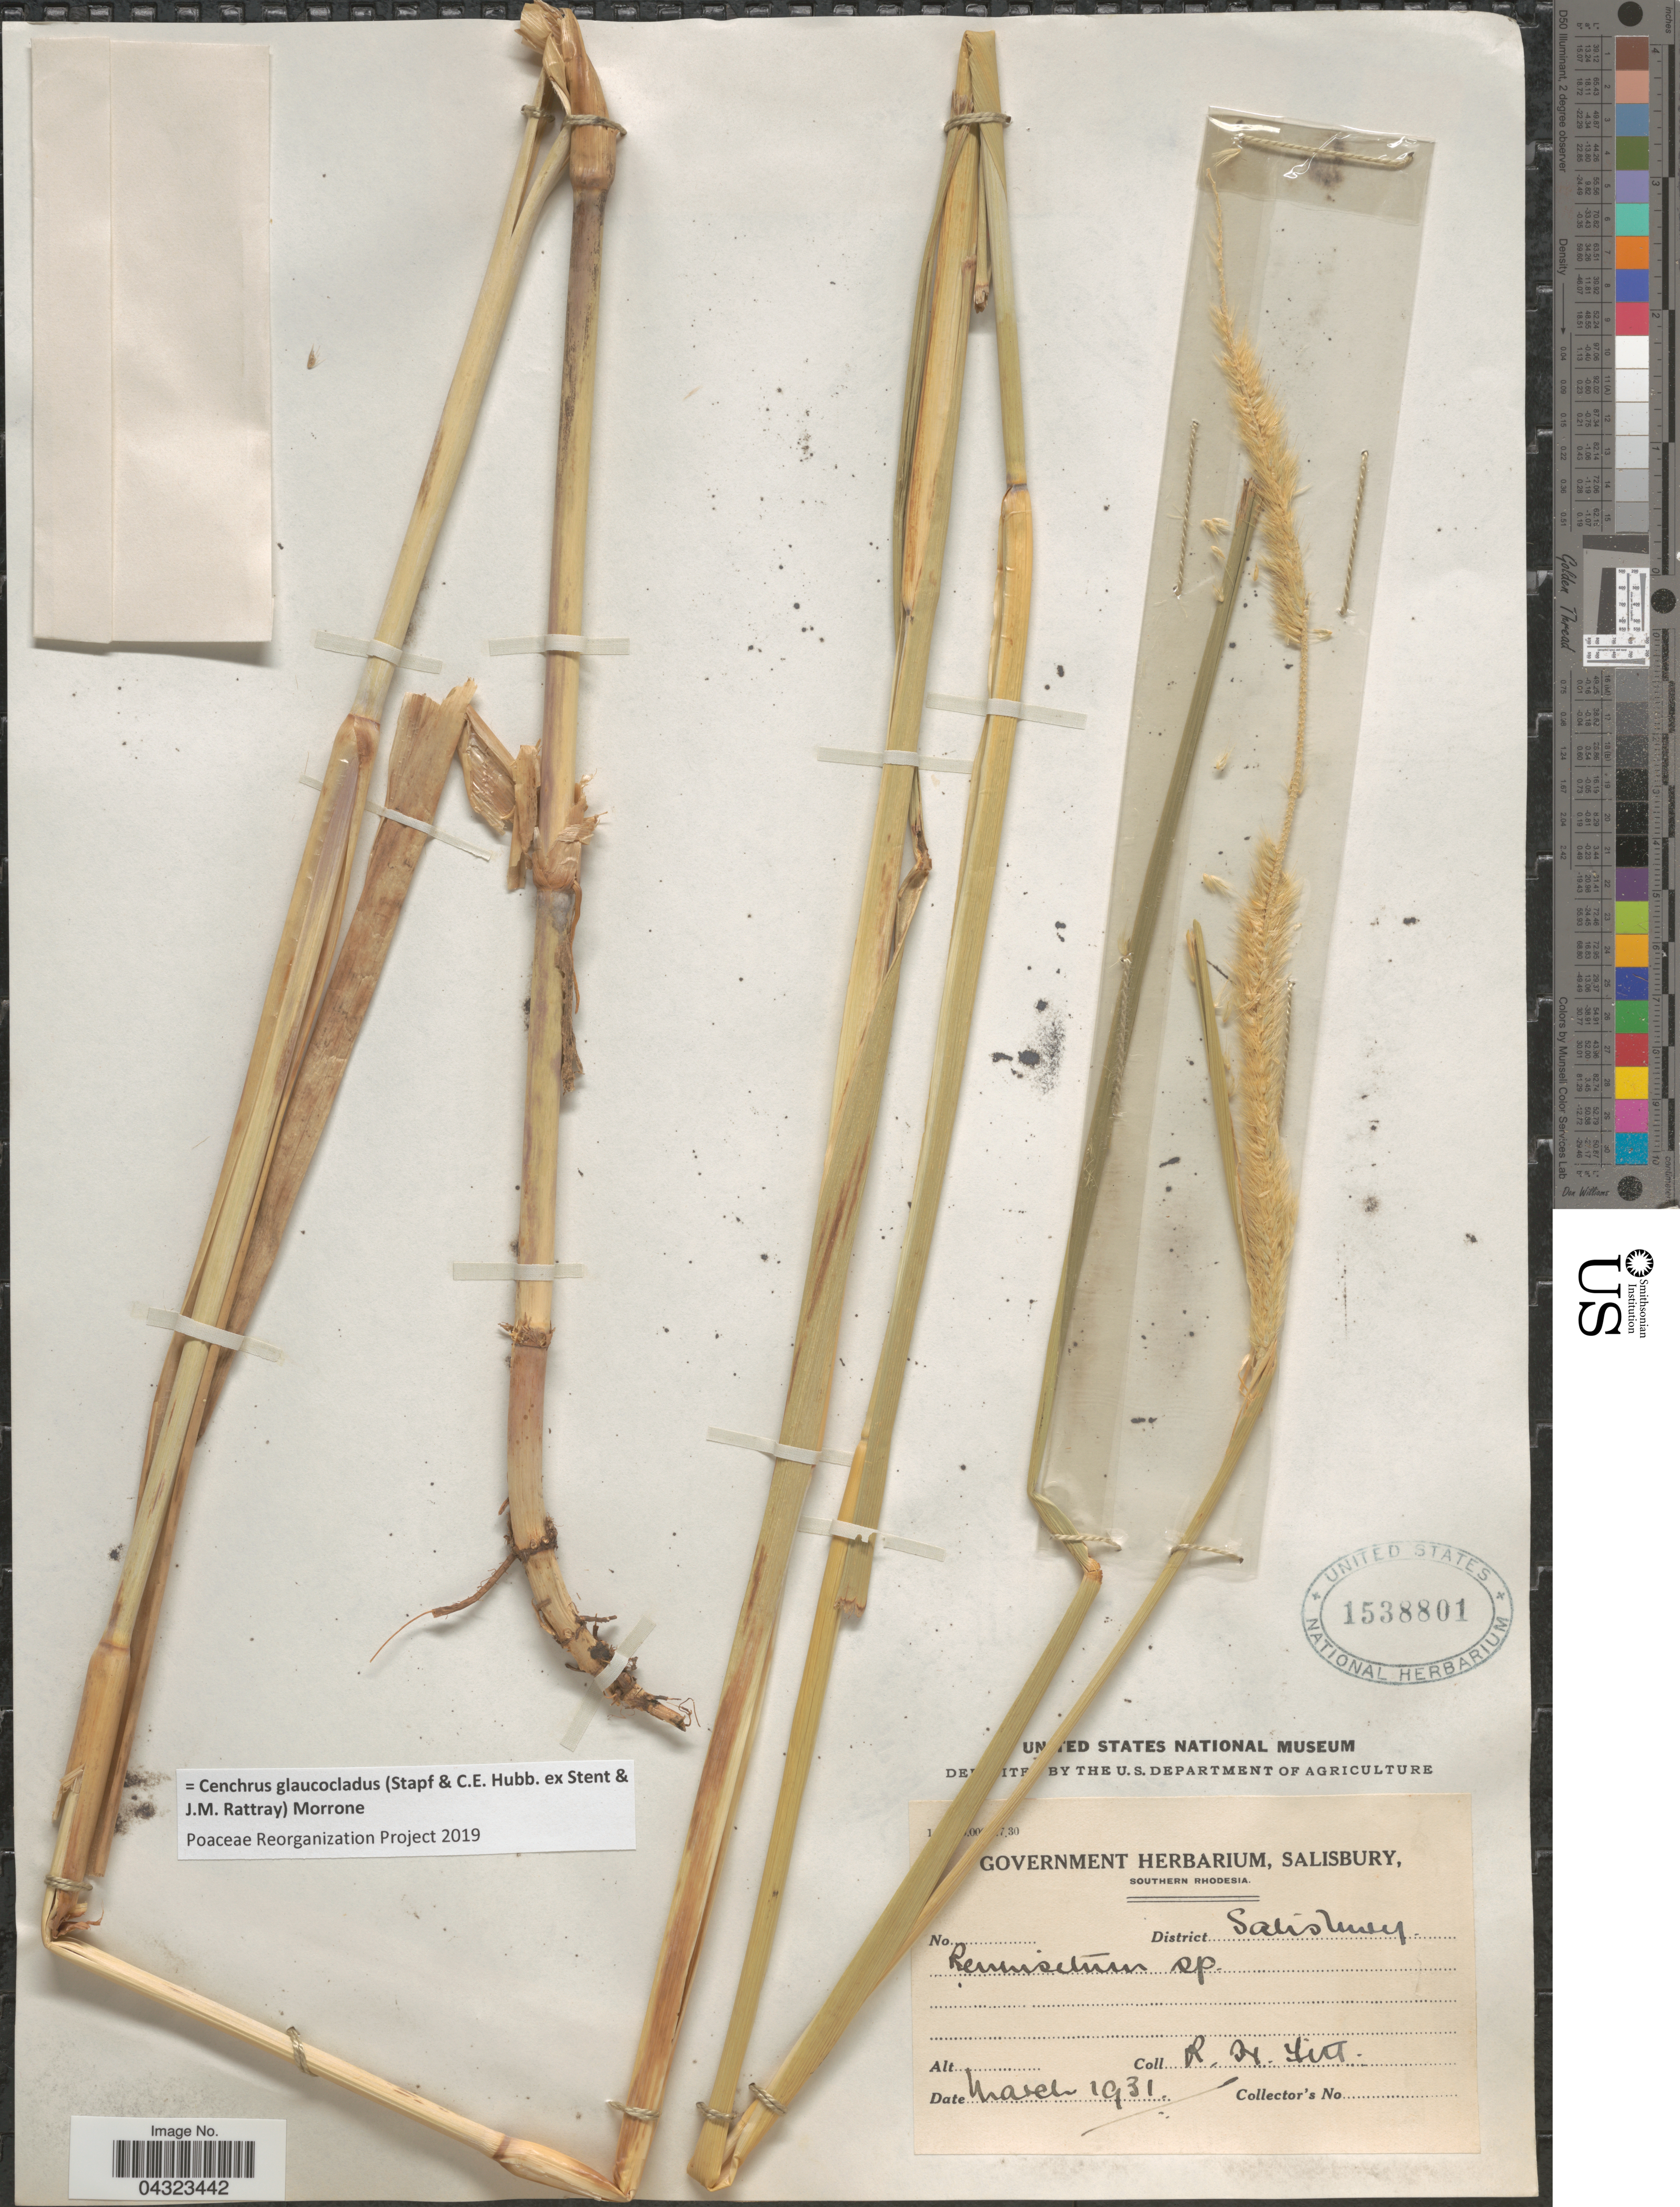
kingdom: Plantae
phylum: Tracheophyta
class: Liliopsida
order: Poales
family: Poaceae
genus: Cenchrus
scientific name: Cenchrus glaucocladus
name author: (Stapf & C. E. Hubb.) Morrone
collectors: R. Fitt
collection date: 1931-03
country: Zimbabwe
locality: Southern Rhodesia. District Salisbury.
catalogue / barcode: US 1538801